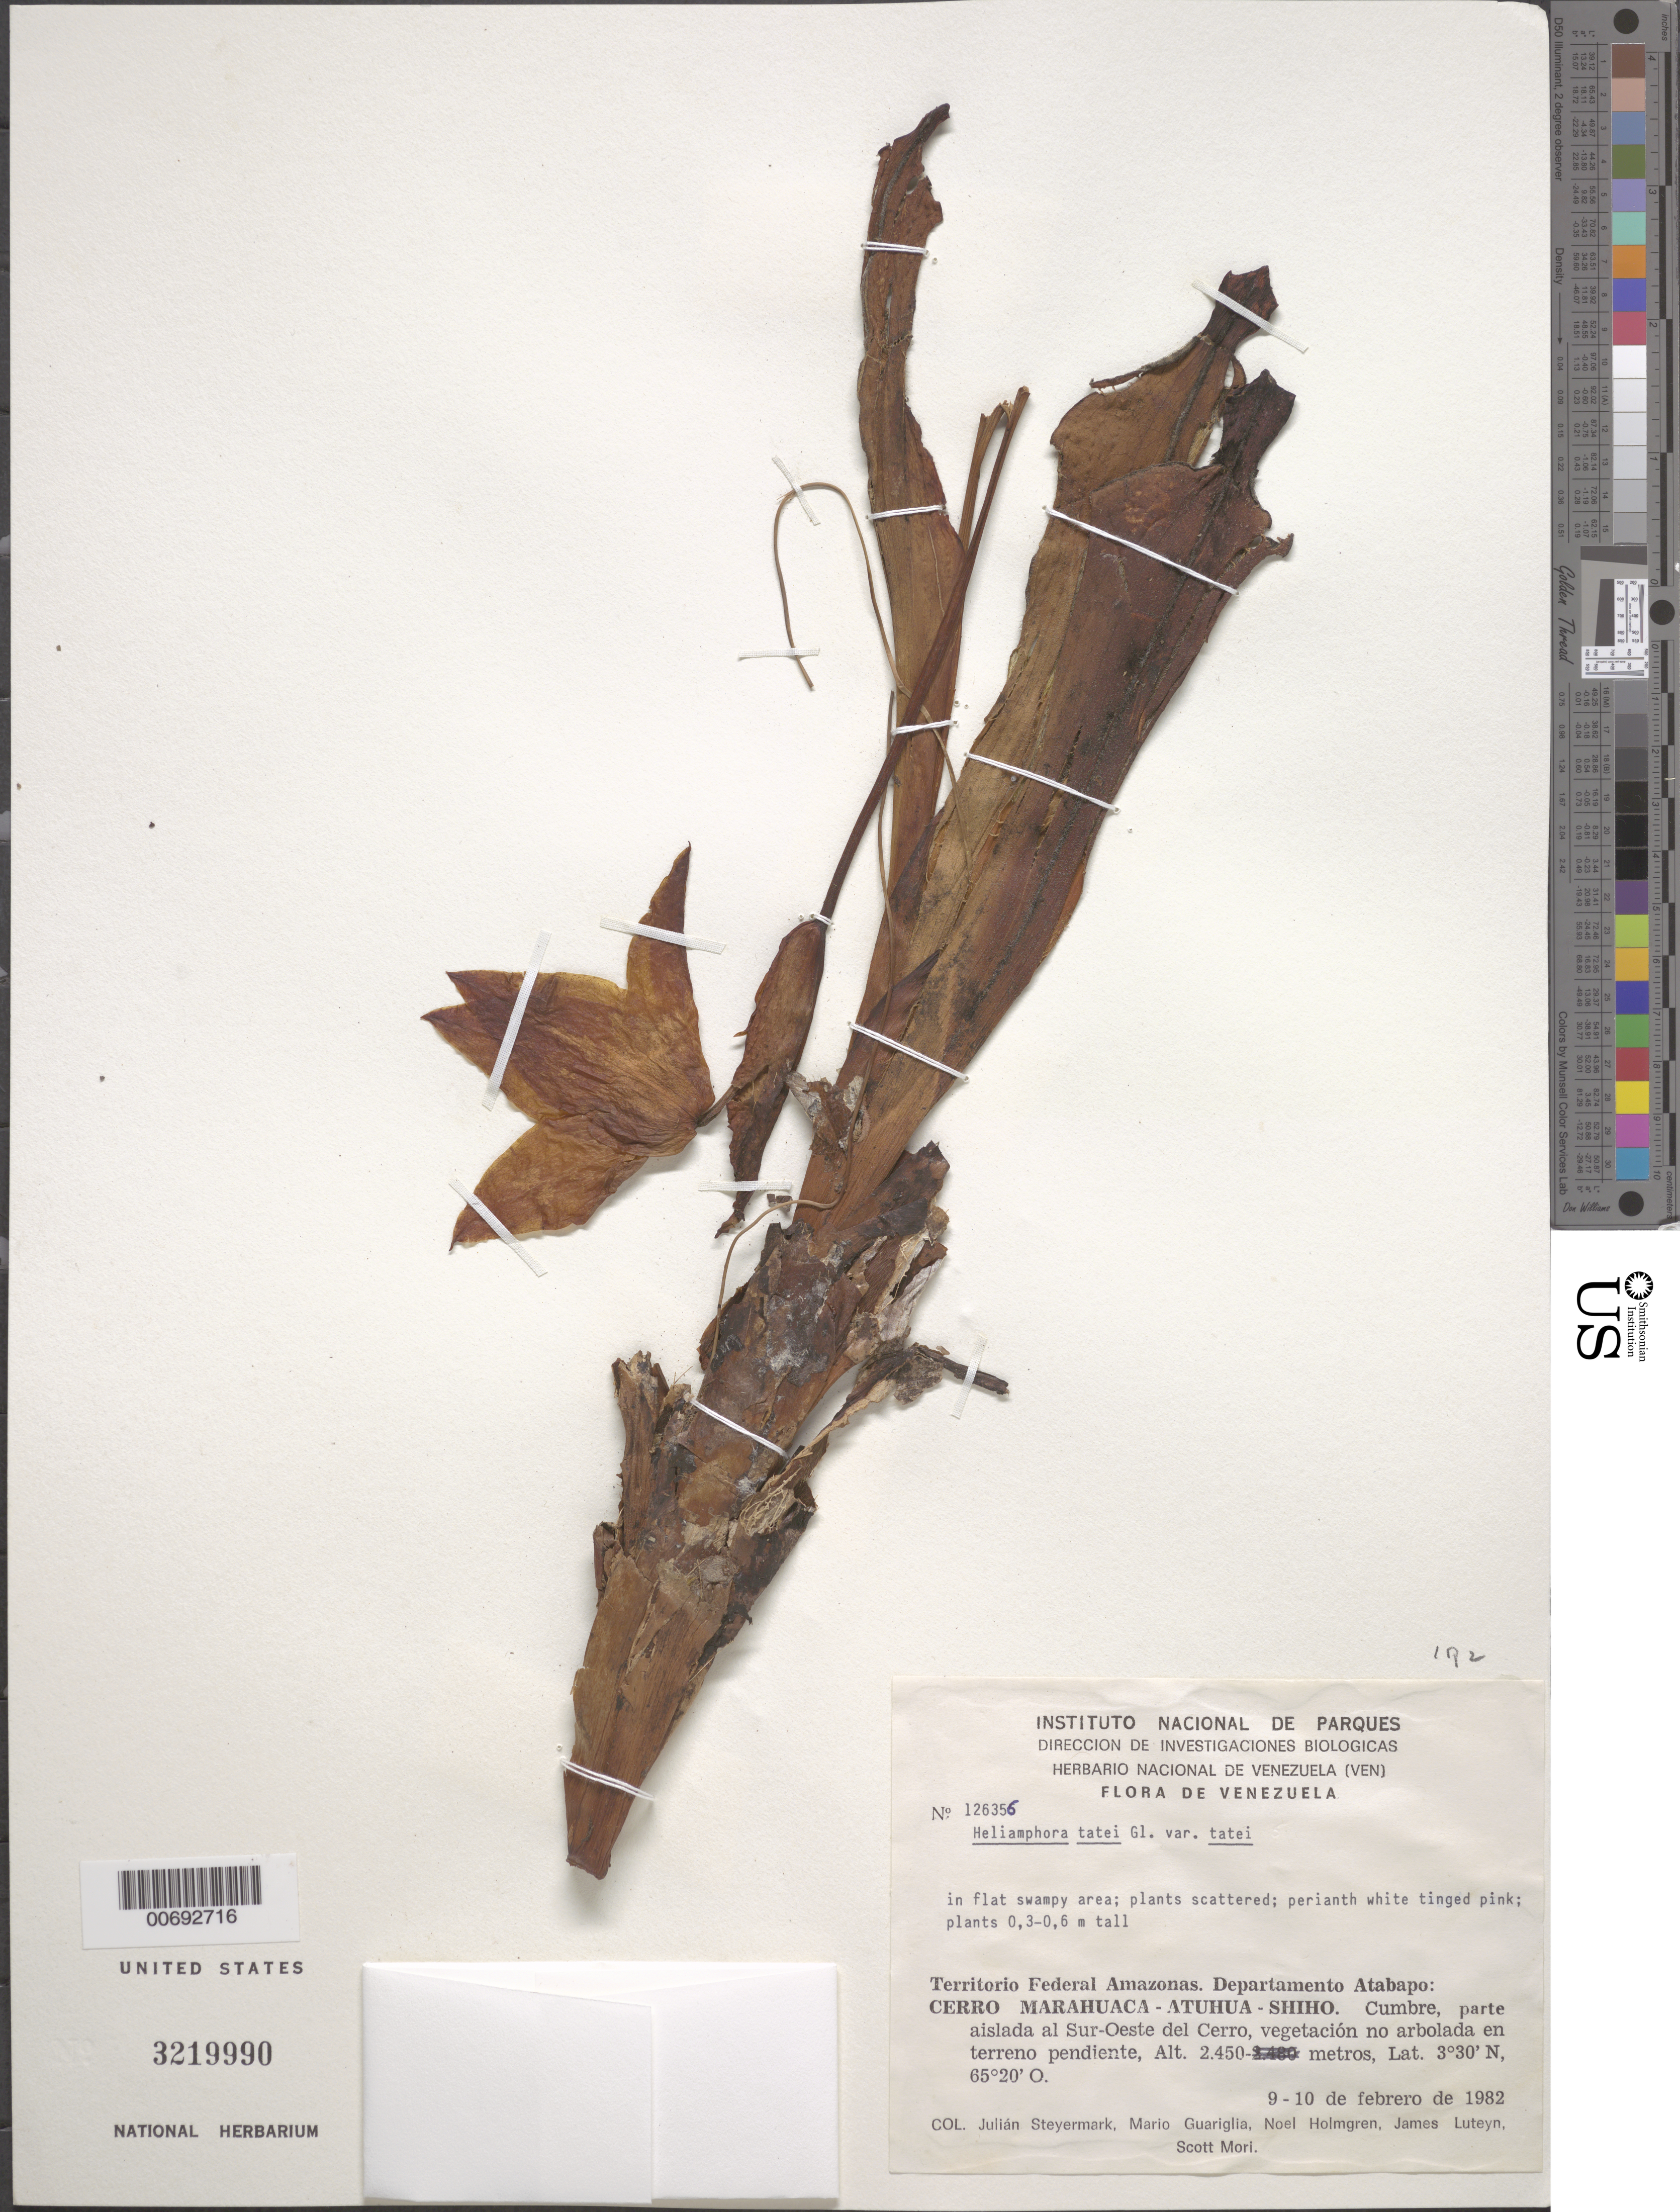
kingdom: Plantae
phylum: Tracheophyta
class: Magnoliopsida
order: Ericales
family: Sarraceniaceae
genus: Heliamphora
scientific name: Heliamphora tatei var. tatei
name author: Gleason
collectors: J. Steyermark, M. Guariglia P., N. H. Holmgren, J. L. Luteyn & S. Mori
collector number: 126356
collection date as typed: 9-Feb-82 to 10-Feb-82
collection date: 1982-02-09/1982-02-10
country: Venezuela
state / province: Amazonas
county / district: Atabapo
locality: Cerro Marahuaca-Atuhua-Shiho; cumbre, parte aislada al Sur-Oeste del Cerro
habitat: Flat swamp area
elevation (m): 2450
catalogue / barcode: US 3219990